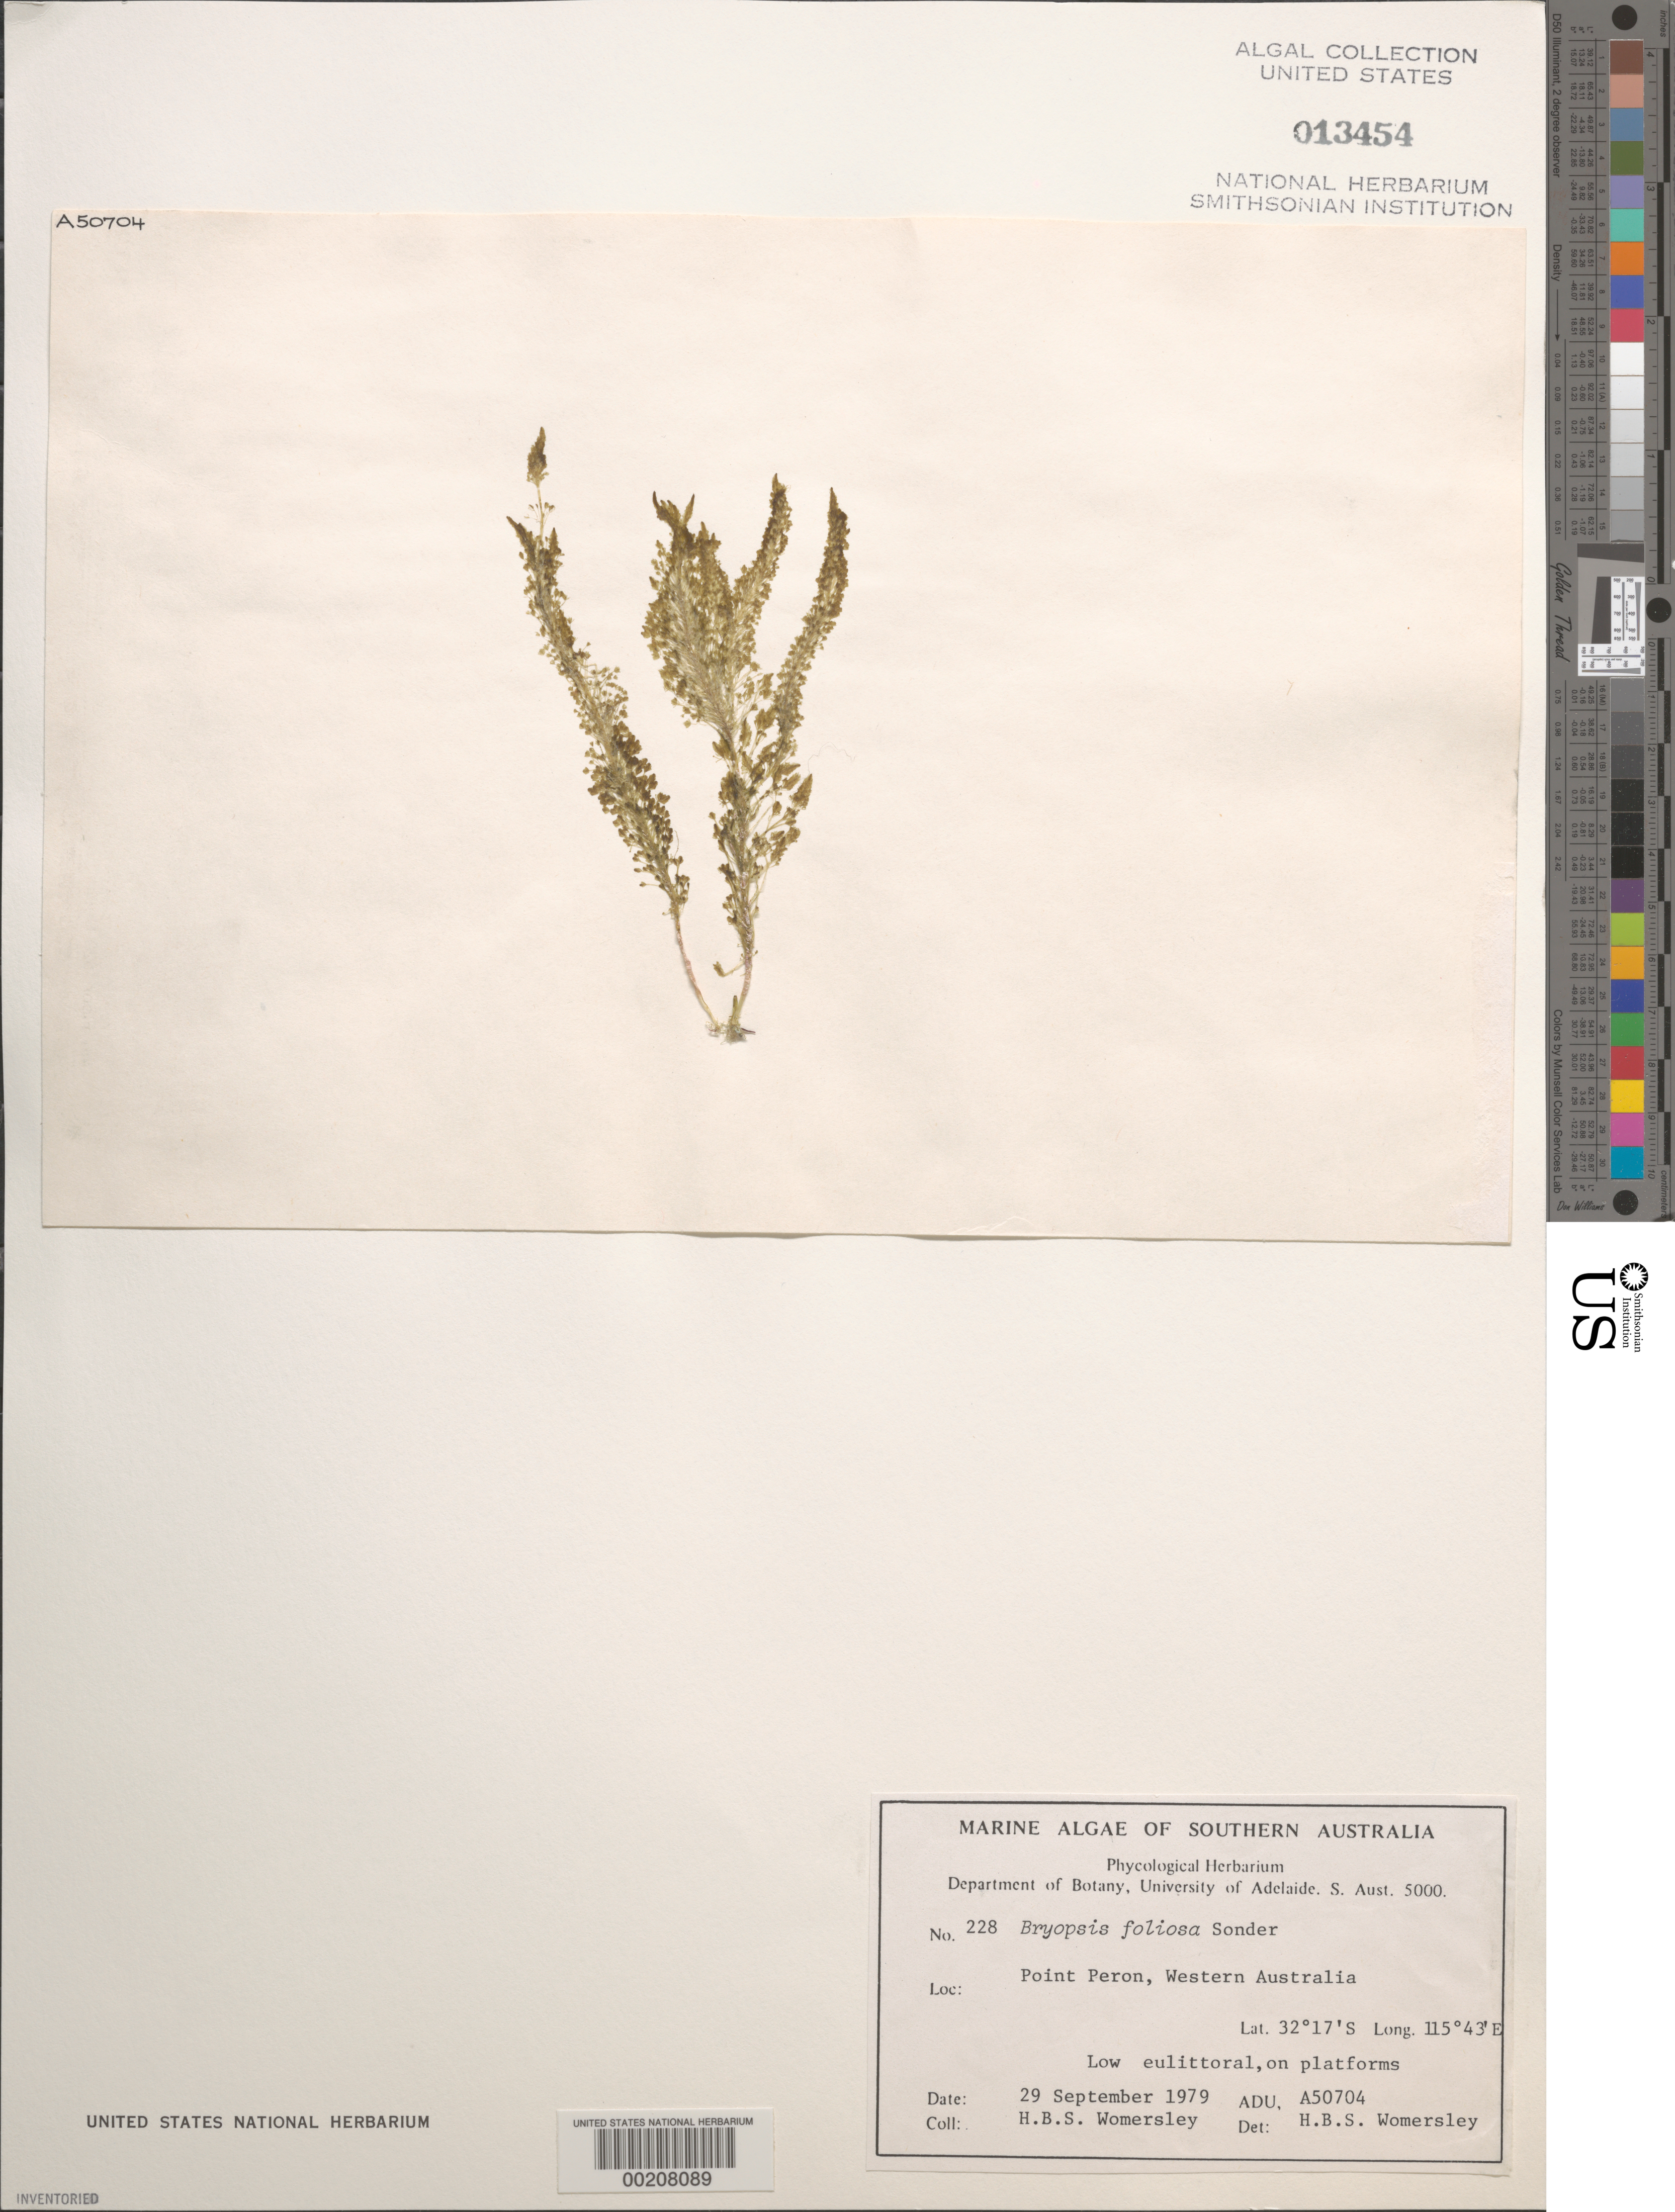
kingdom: Plantae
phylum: Chlorophyta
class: Ulvophyceae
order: Bryopsidales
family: Bryopsidaceae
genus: Bryopsis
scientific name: Bryopsis foliosa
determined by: Womersley, H. B. S.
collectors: H. B. S. Womersley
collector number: ADU A50704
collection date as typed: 29 Sep 1979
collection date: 1979-09-29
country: Australia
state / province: Western Australia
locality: Point Peron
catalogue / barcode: US 13454